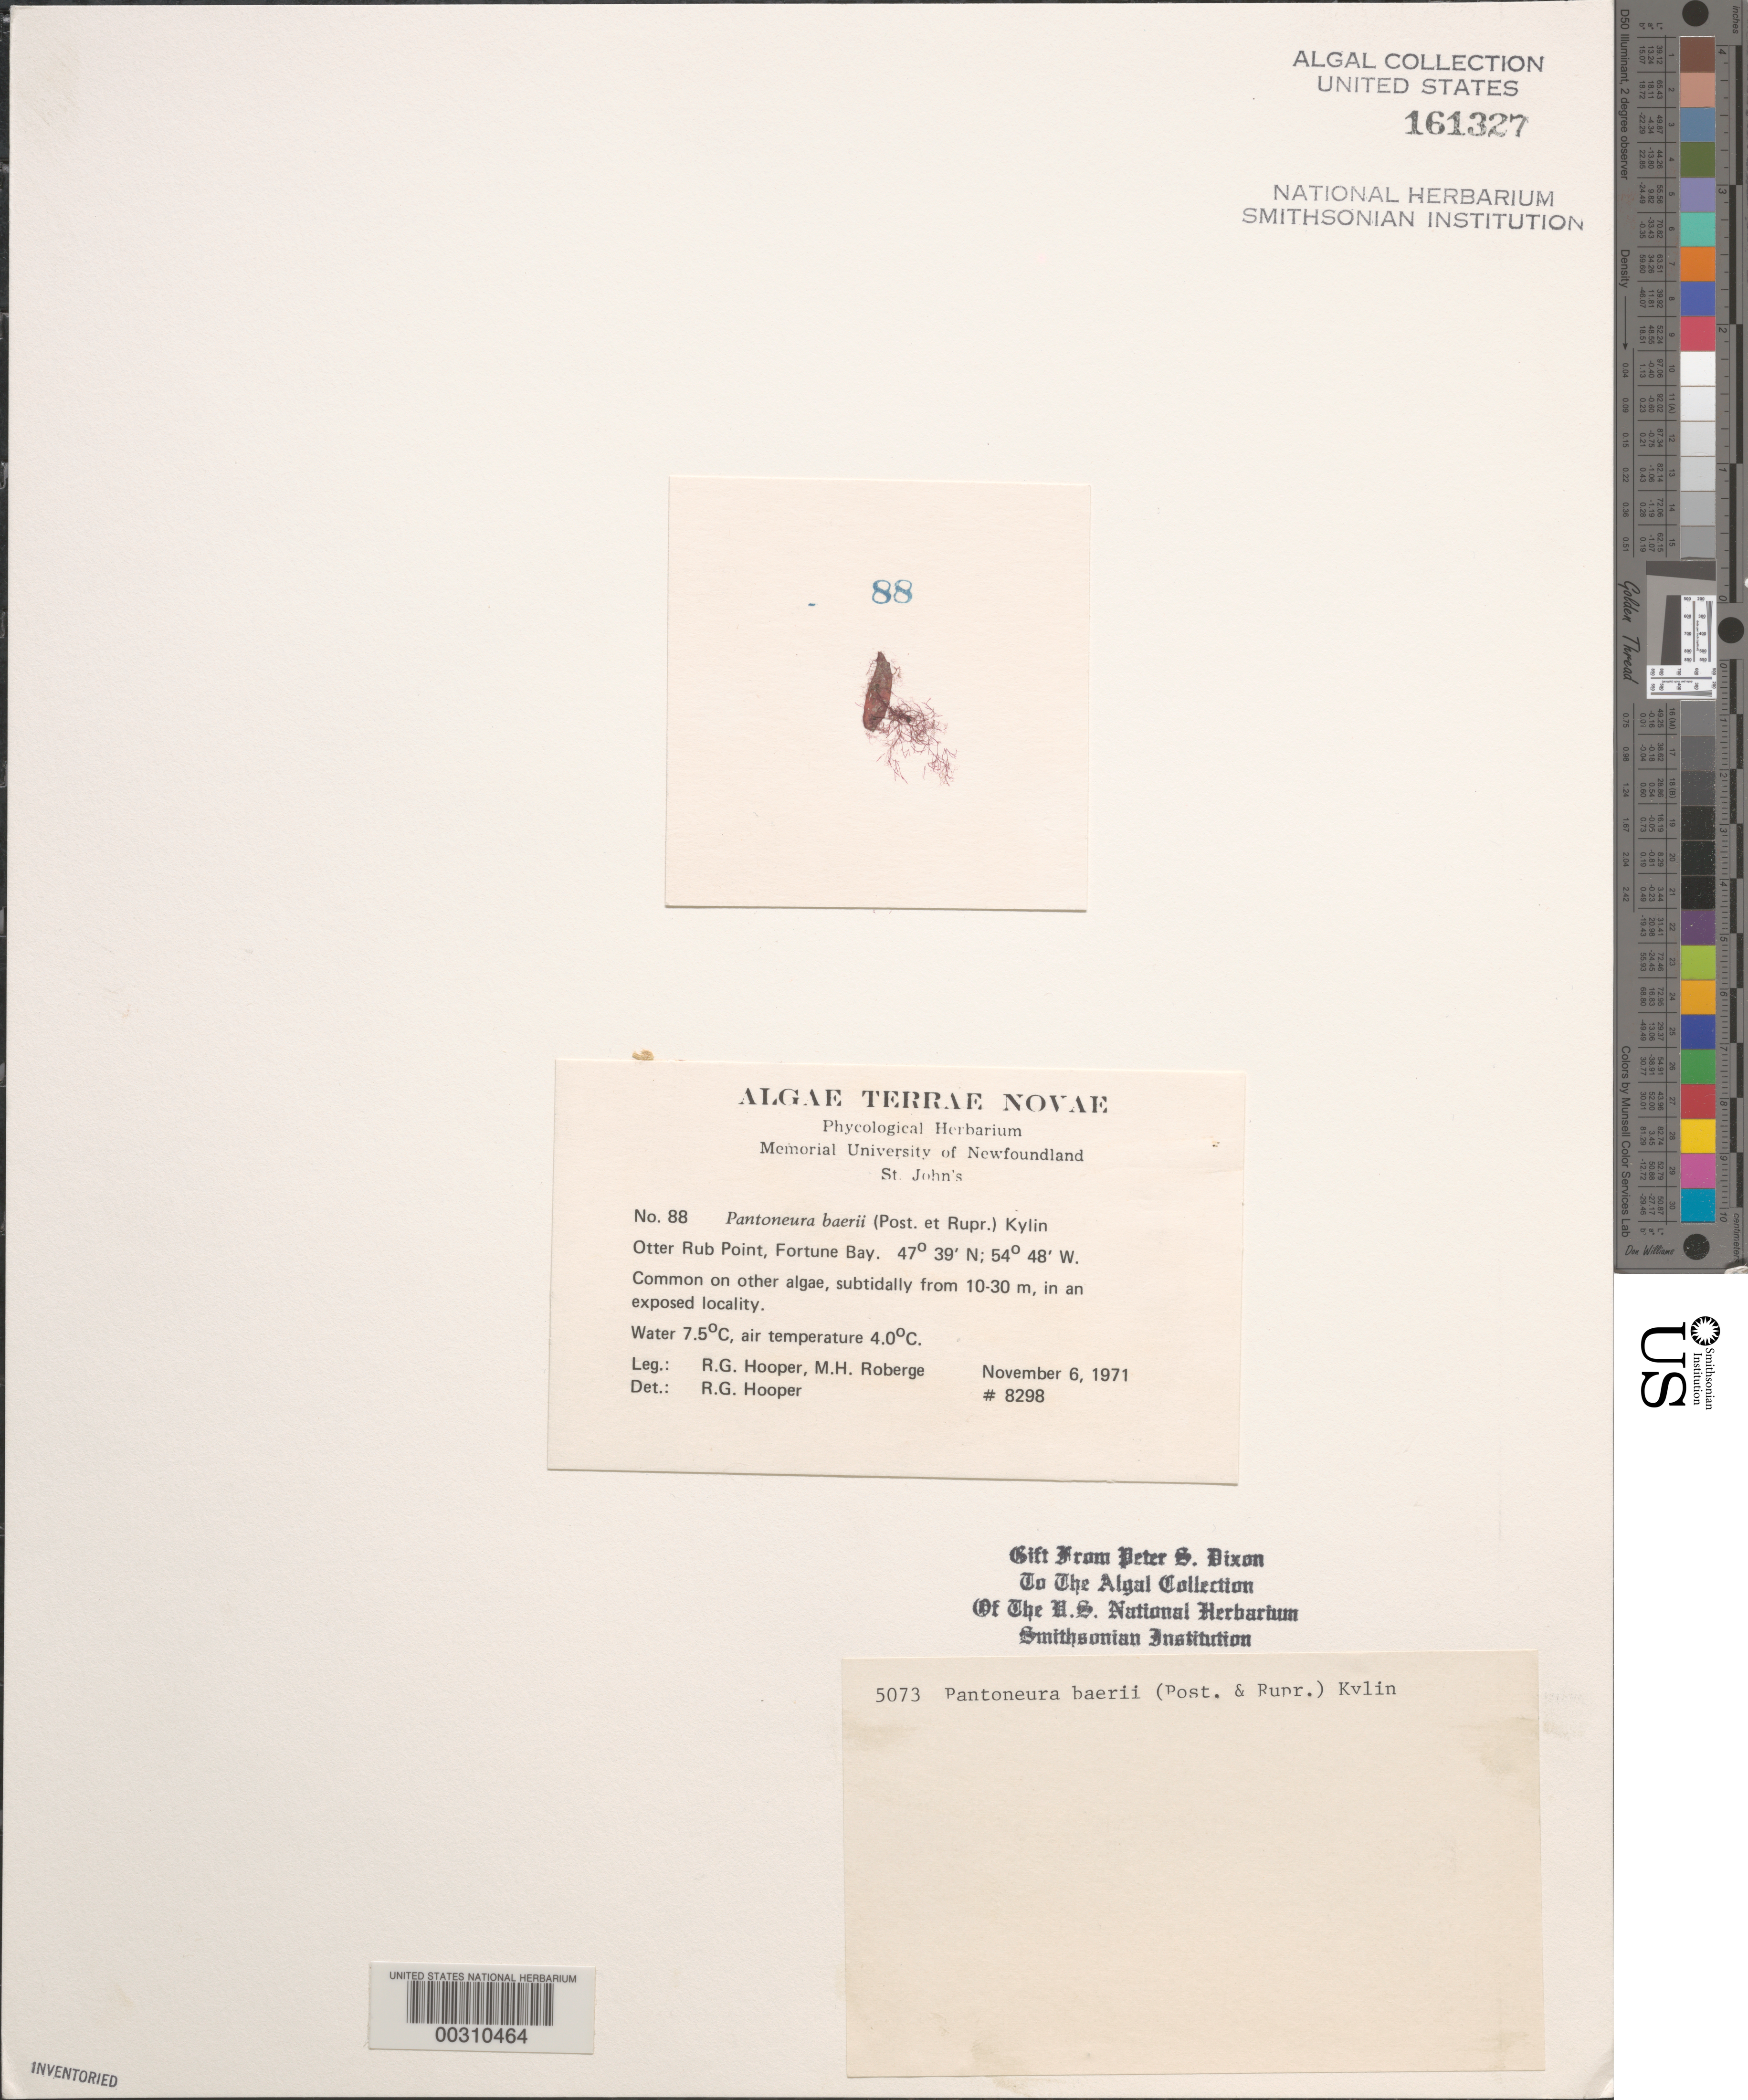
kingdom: Plantae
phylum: Rhodophyta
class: Florideophyceae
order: Ceramiales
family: Delesseriaceae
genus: Pantoneura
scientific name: Pantoneura fabriciana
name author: (Lyngb.) M.J. Wynne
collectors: R. G. Hooper & M. Roberge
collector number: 8298 & PSD 5073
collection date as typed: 06 Nov 1971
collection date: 1971-11-06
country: Canada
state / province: Newfoundland and Labrador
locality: Otter Rub Point, Fortune Bay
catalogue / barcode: US 161327